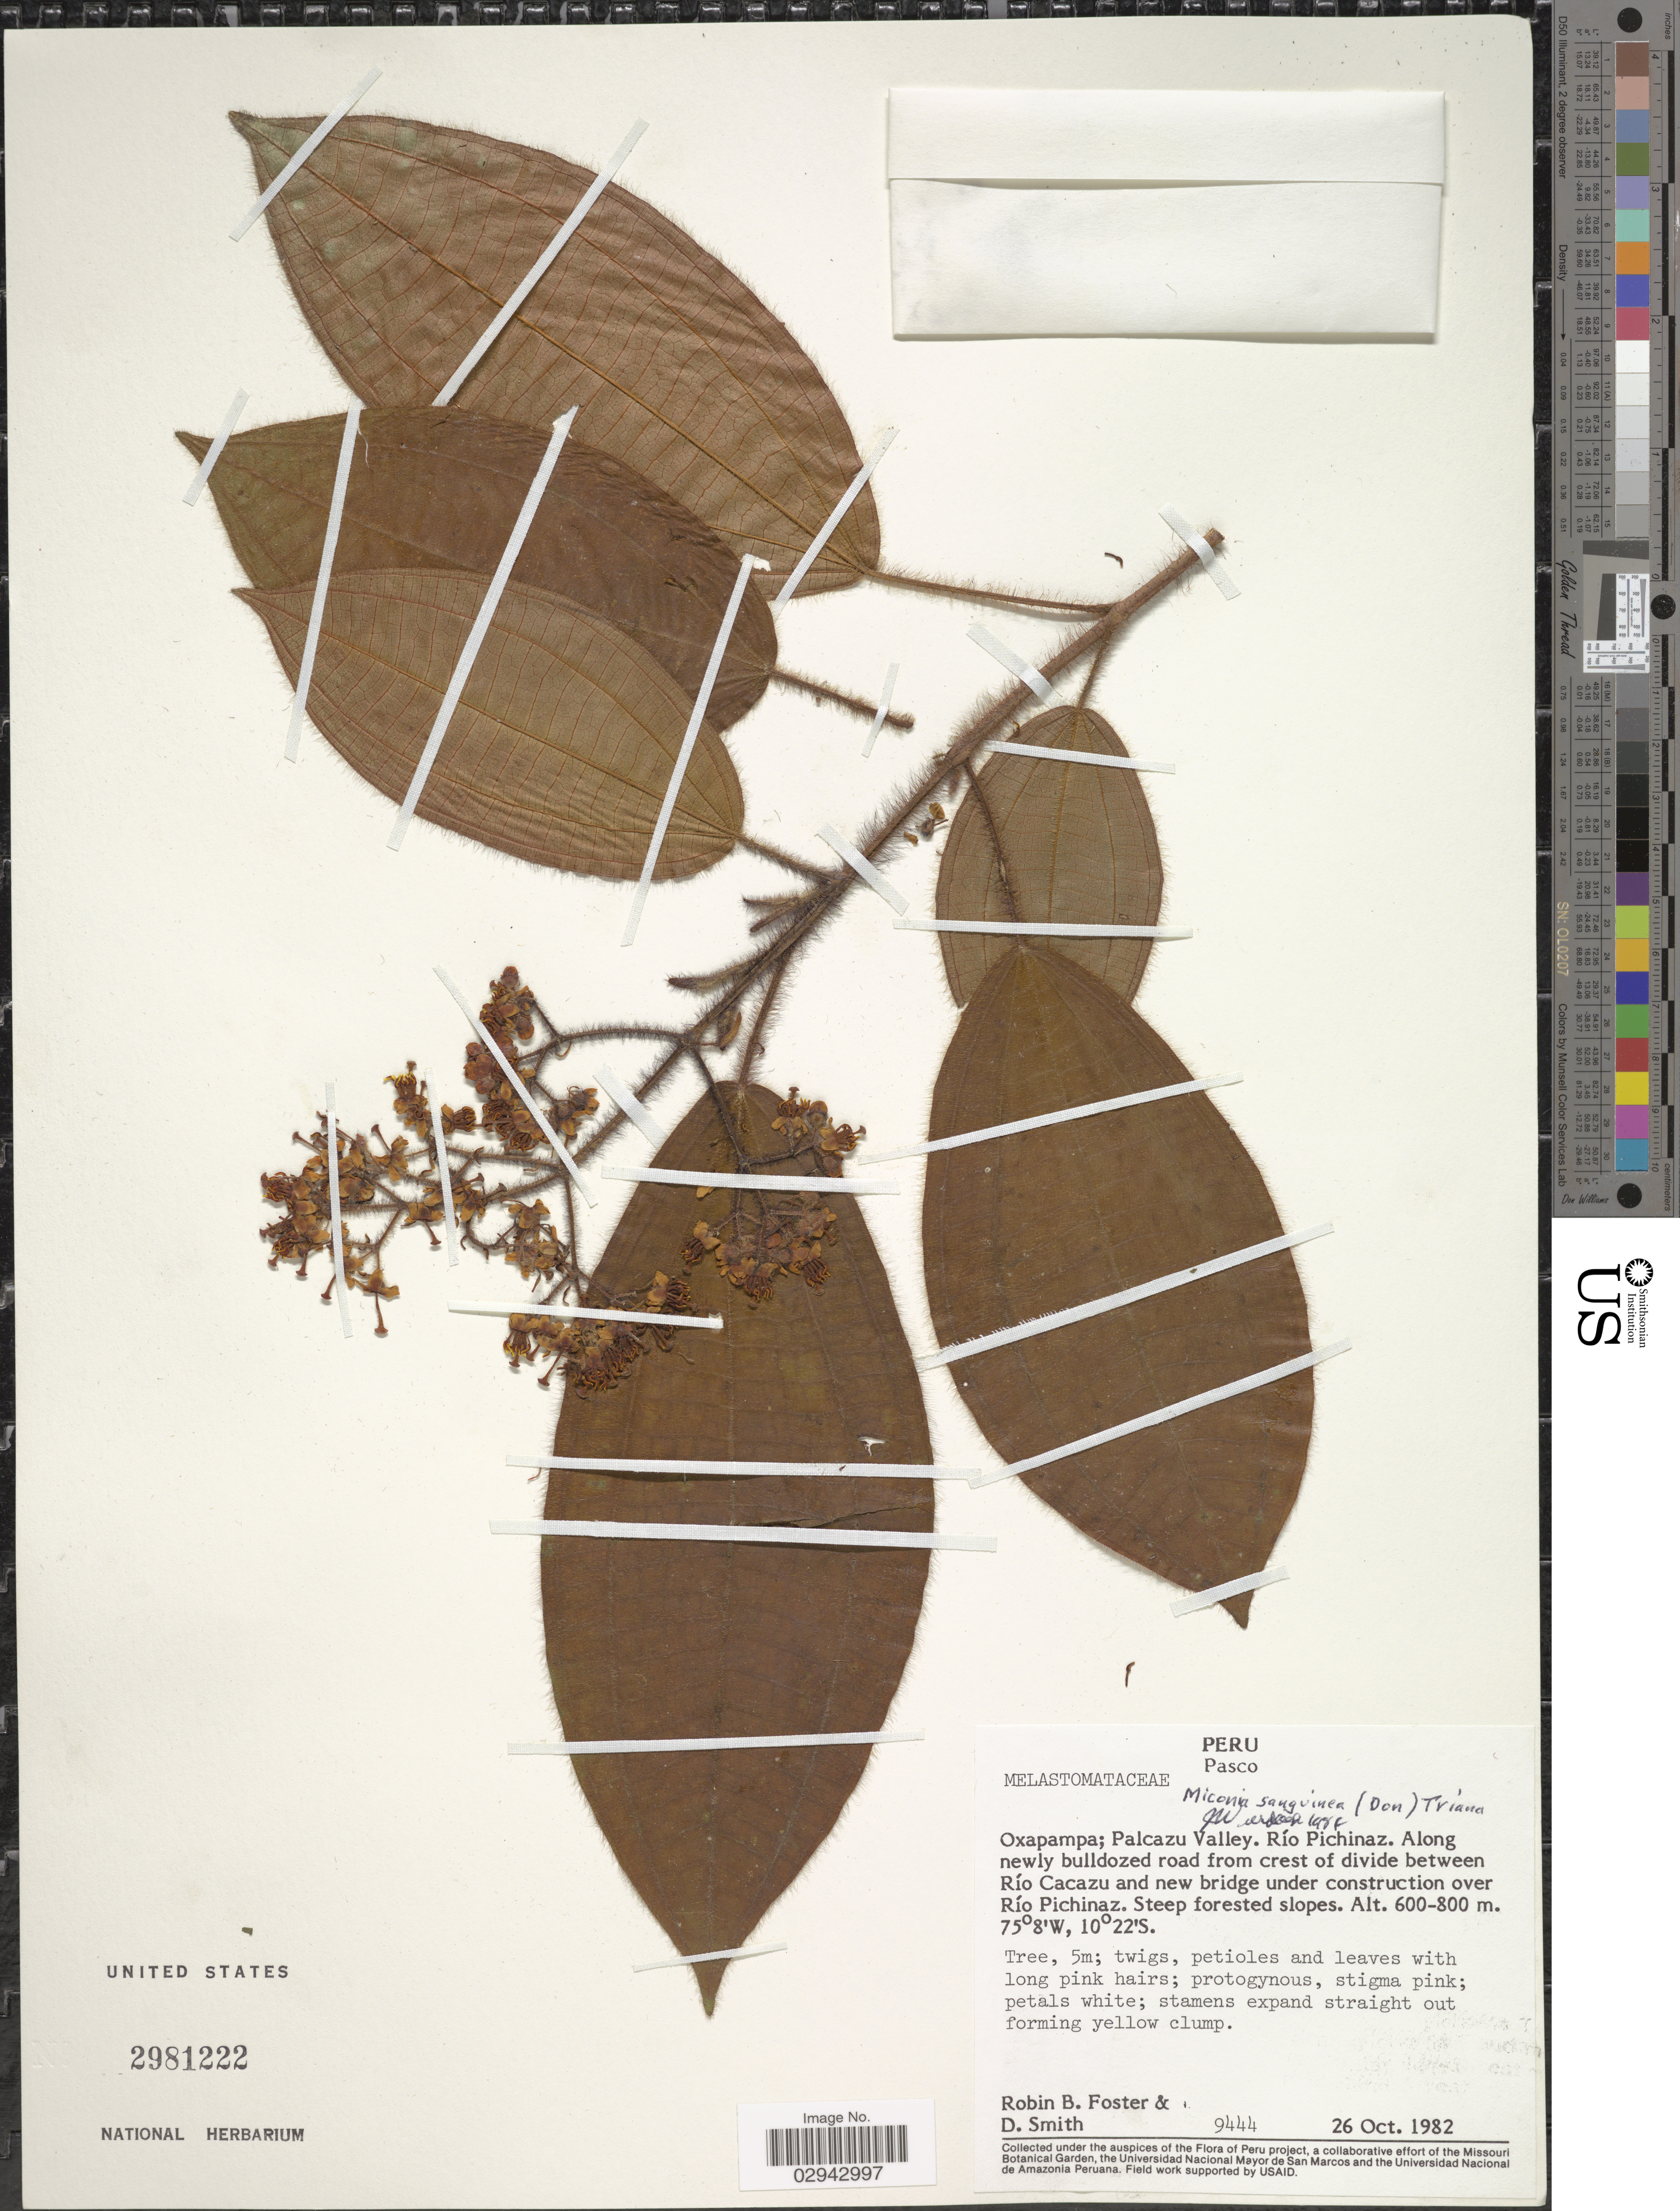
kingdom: Plantae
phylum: Tracheophyta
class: Magnoliopsida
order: Myrtales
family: Melastomataceae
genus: Miconia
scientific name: Miconia sanguinea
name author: (D. Don) Triana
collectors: R. B. Foster & D. Smith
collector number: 9444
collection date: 1982-10-26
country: Peru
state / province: Pasco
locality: Oxapampa; Palcazu Valley. Río Pichinaz. Along newly bulldozed road from crest of divide between Río Cacazu and new bridge under construction over Río Pichinaz.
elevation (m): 600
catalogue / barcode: US 2981222